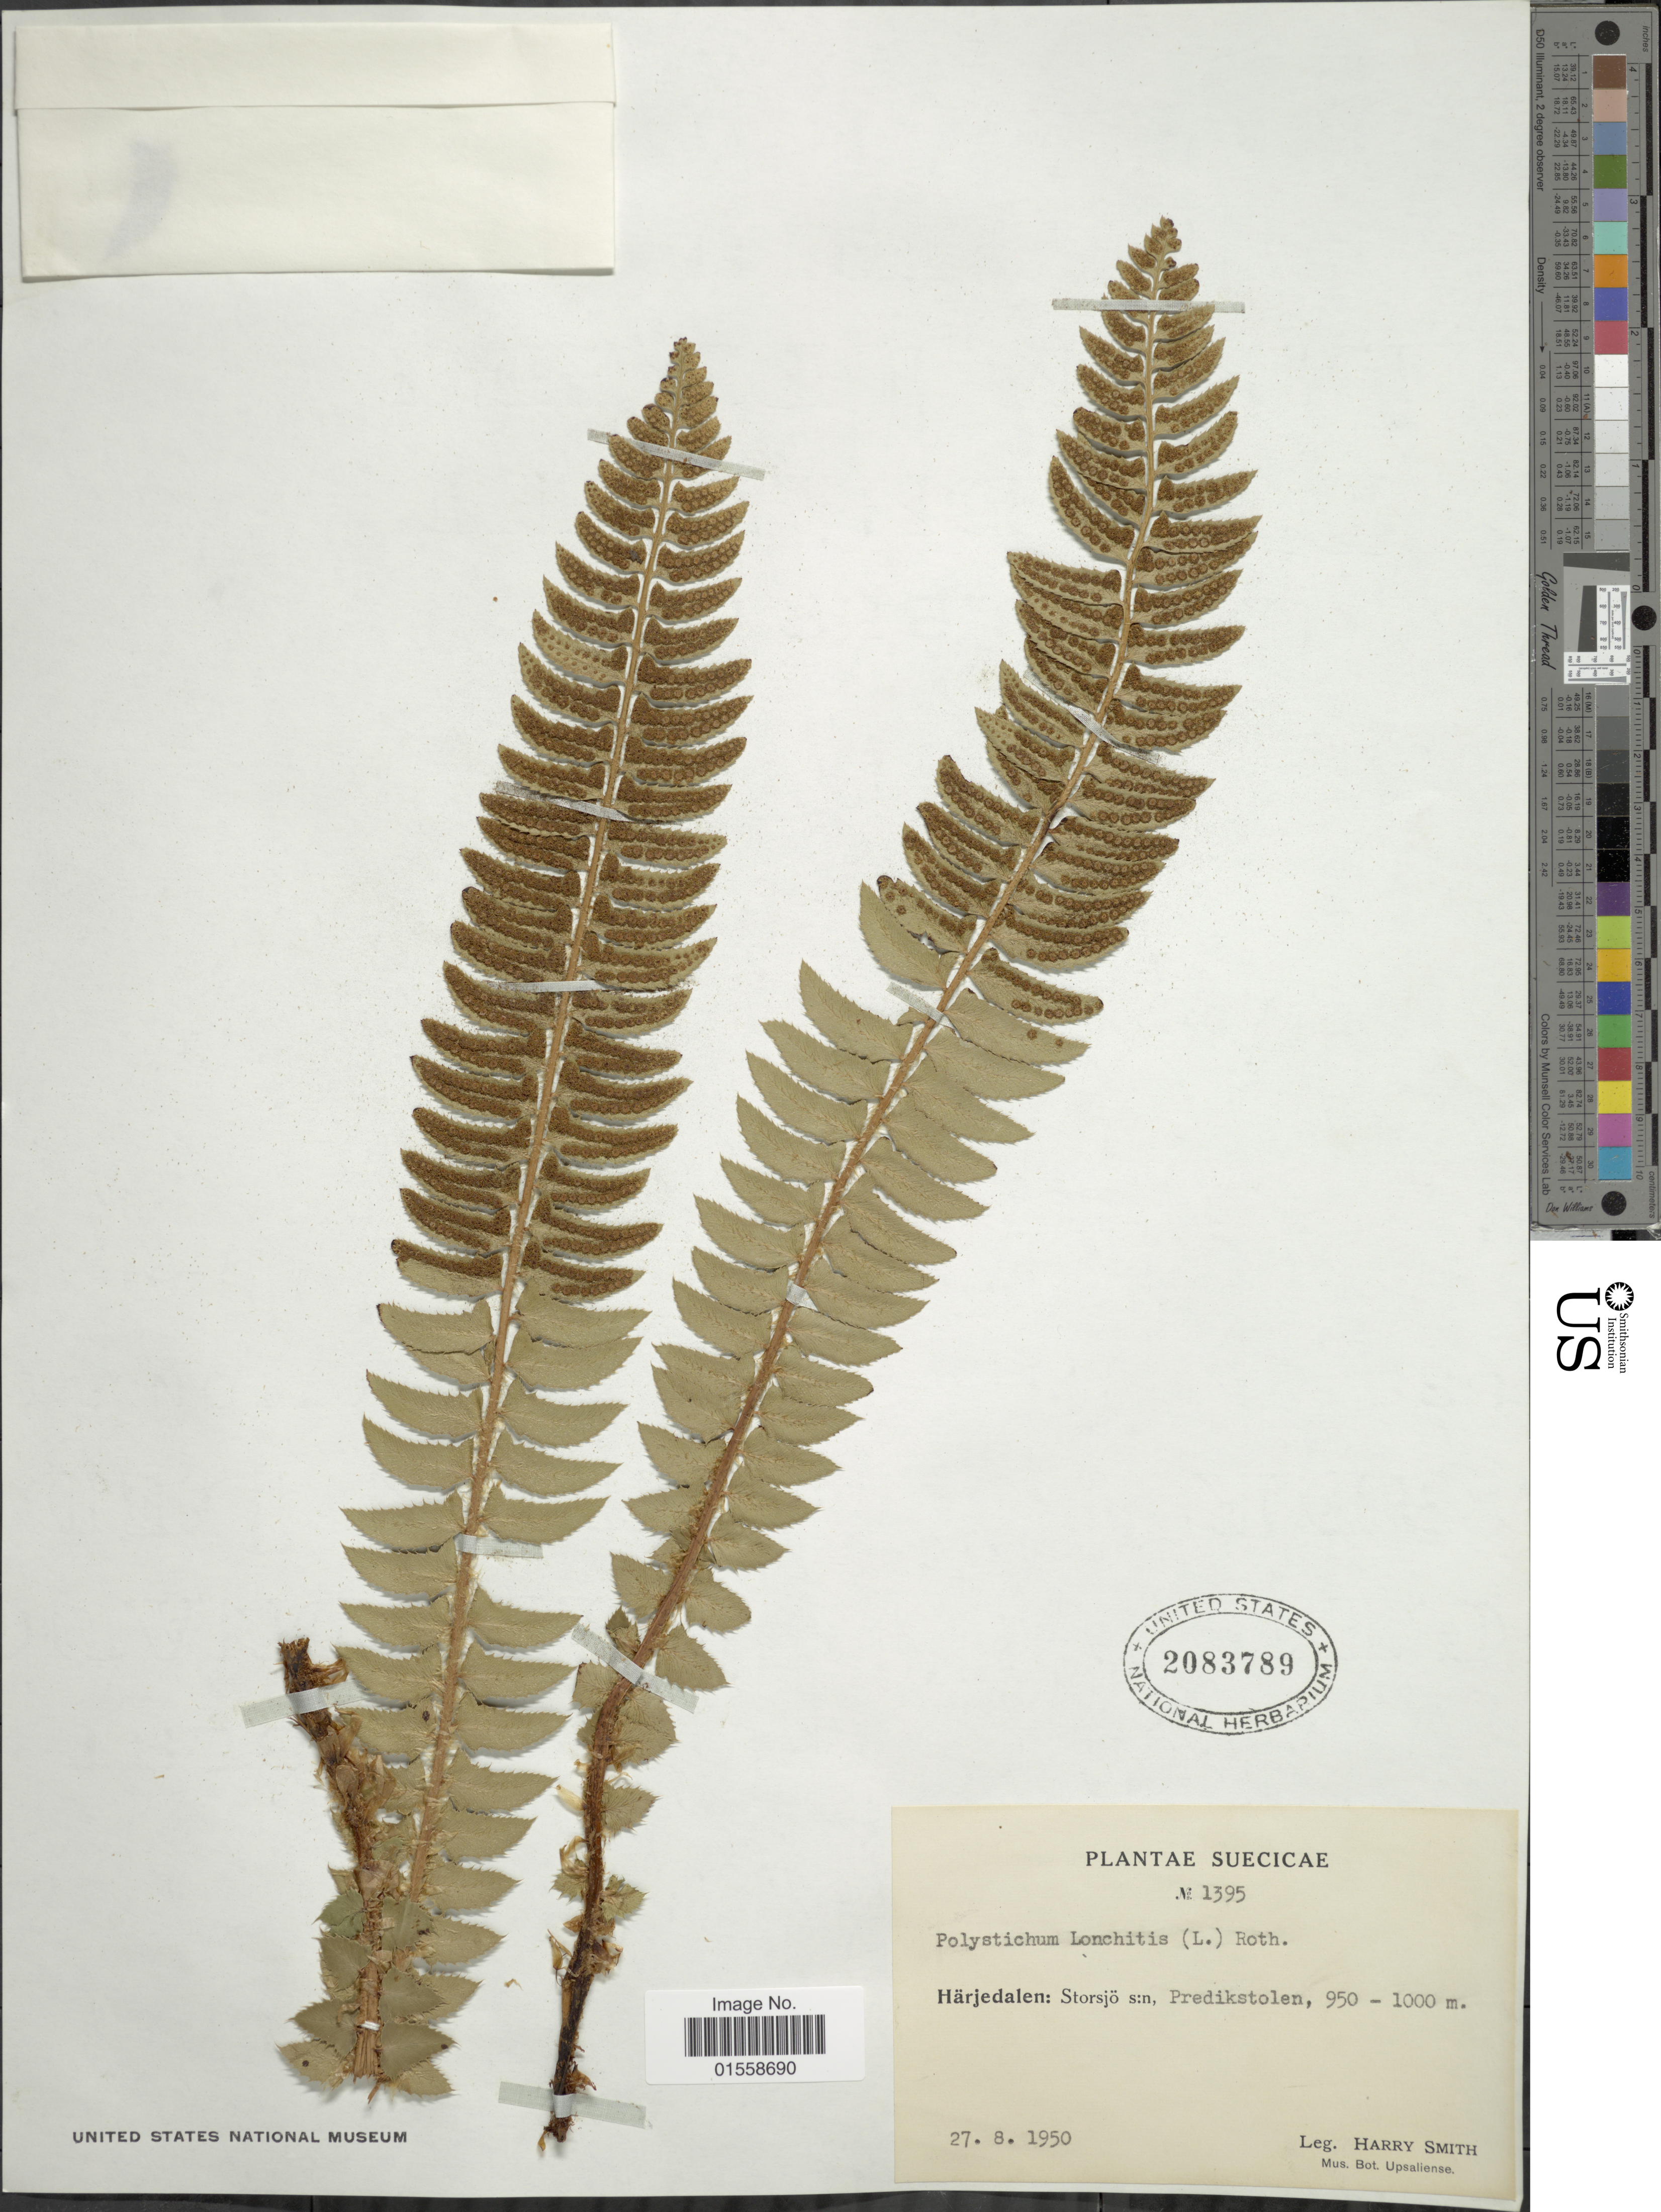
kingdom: Plantae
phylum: Tracheophyta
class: Polypodiopsida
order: Polypodiales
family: Dryopteridaceae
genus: Polystichum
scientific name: Polystichum lonchitis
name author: (Roth) L.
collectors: H. Smith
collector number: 1395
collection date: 1950-08-27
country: Sweden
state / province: Jamtland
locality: Suecicae. Harjedalen: Storsjo s:n, Predikstolen.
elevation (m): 950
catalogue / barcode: US 2083789